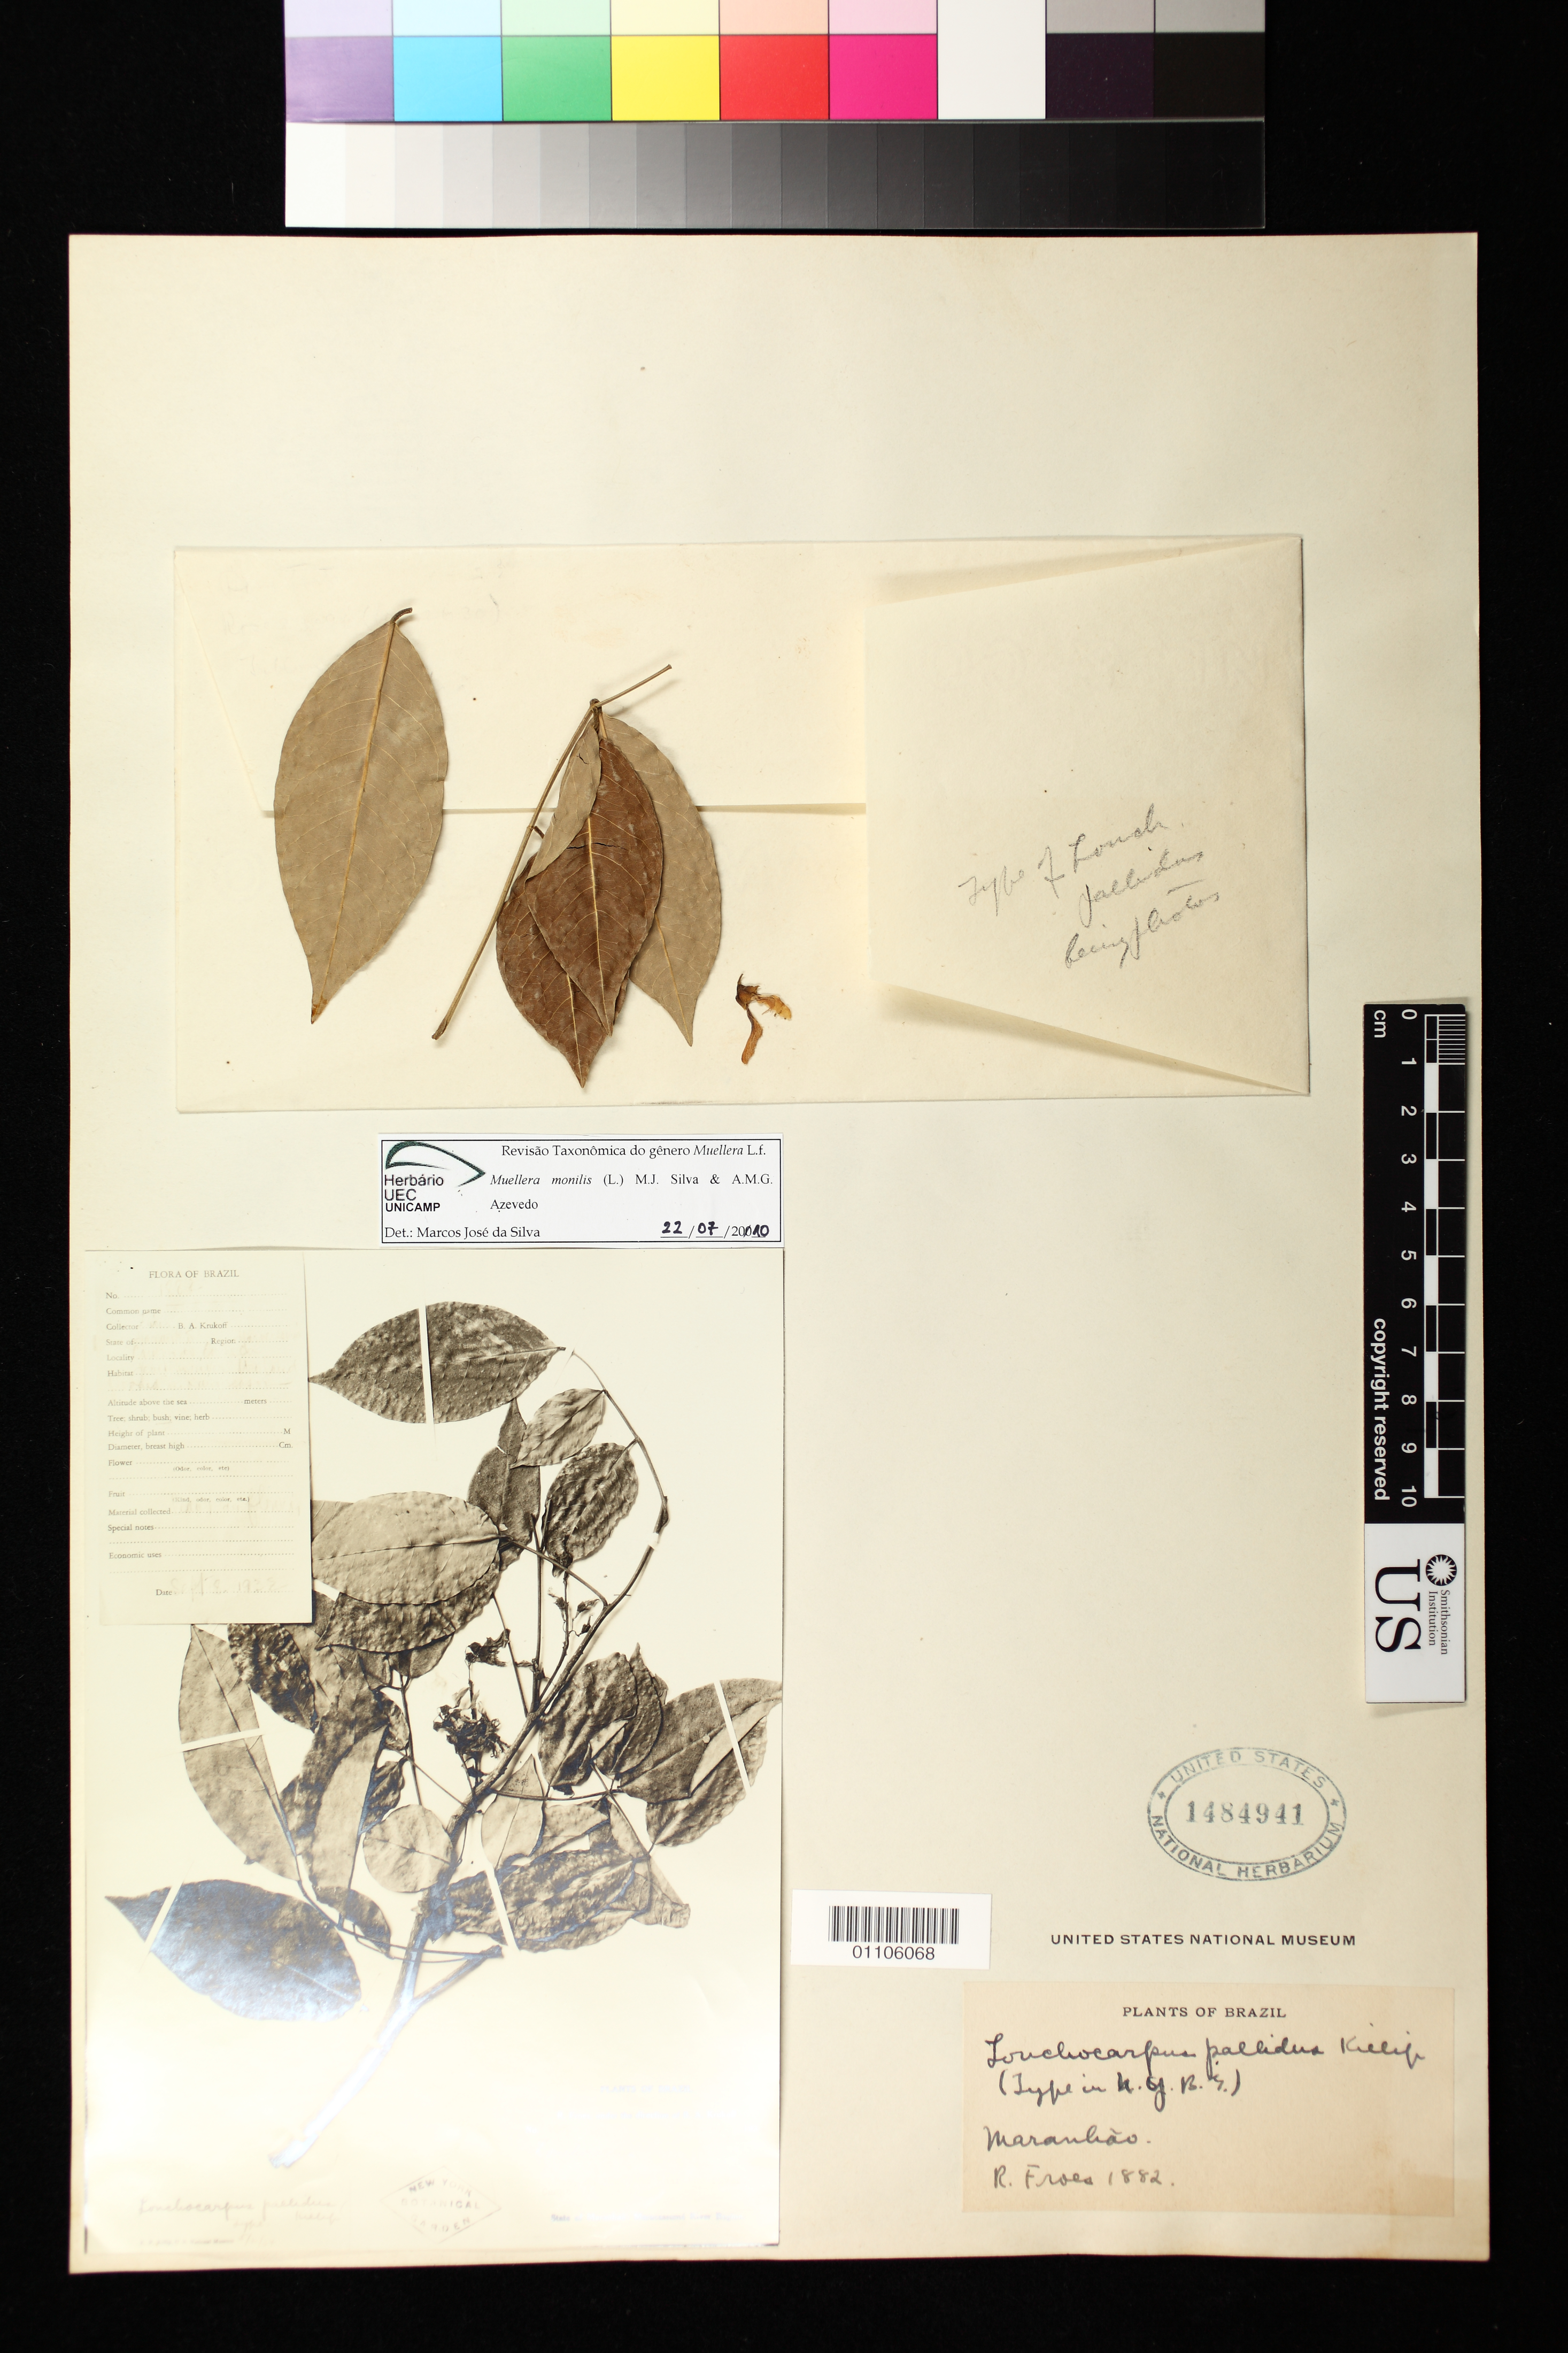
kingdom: Plantae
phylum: Tracheophyta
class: Magnoliopsida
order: Fabales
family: Fabaceae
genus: Lonchocarpus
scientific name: Lonchocarpus pallidus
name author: Killip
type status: Isotype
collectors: R. L. Fróes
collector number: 1882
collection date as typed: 08 Sep 1932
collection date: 1932-09-08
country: Brazil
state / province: Maranhão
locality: Maracassume River region.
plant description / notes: Photograph and fragmentary material of type specimen ex herb. NYBG.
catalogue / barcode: US 1484941